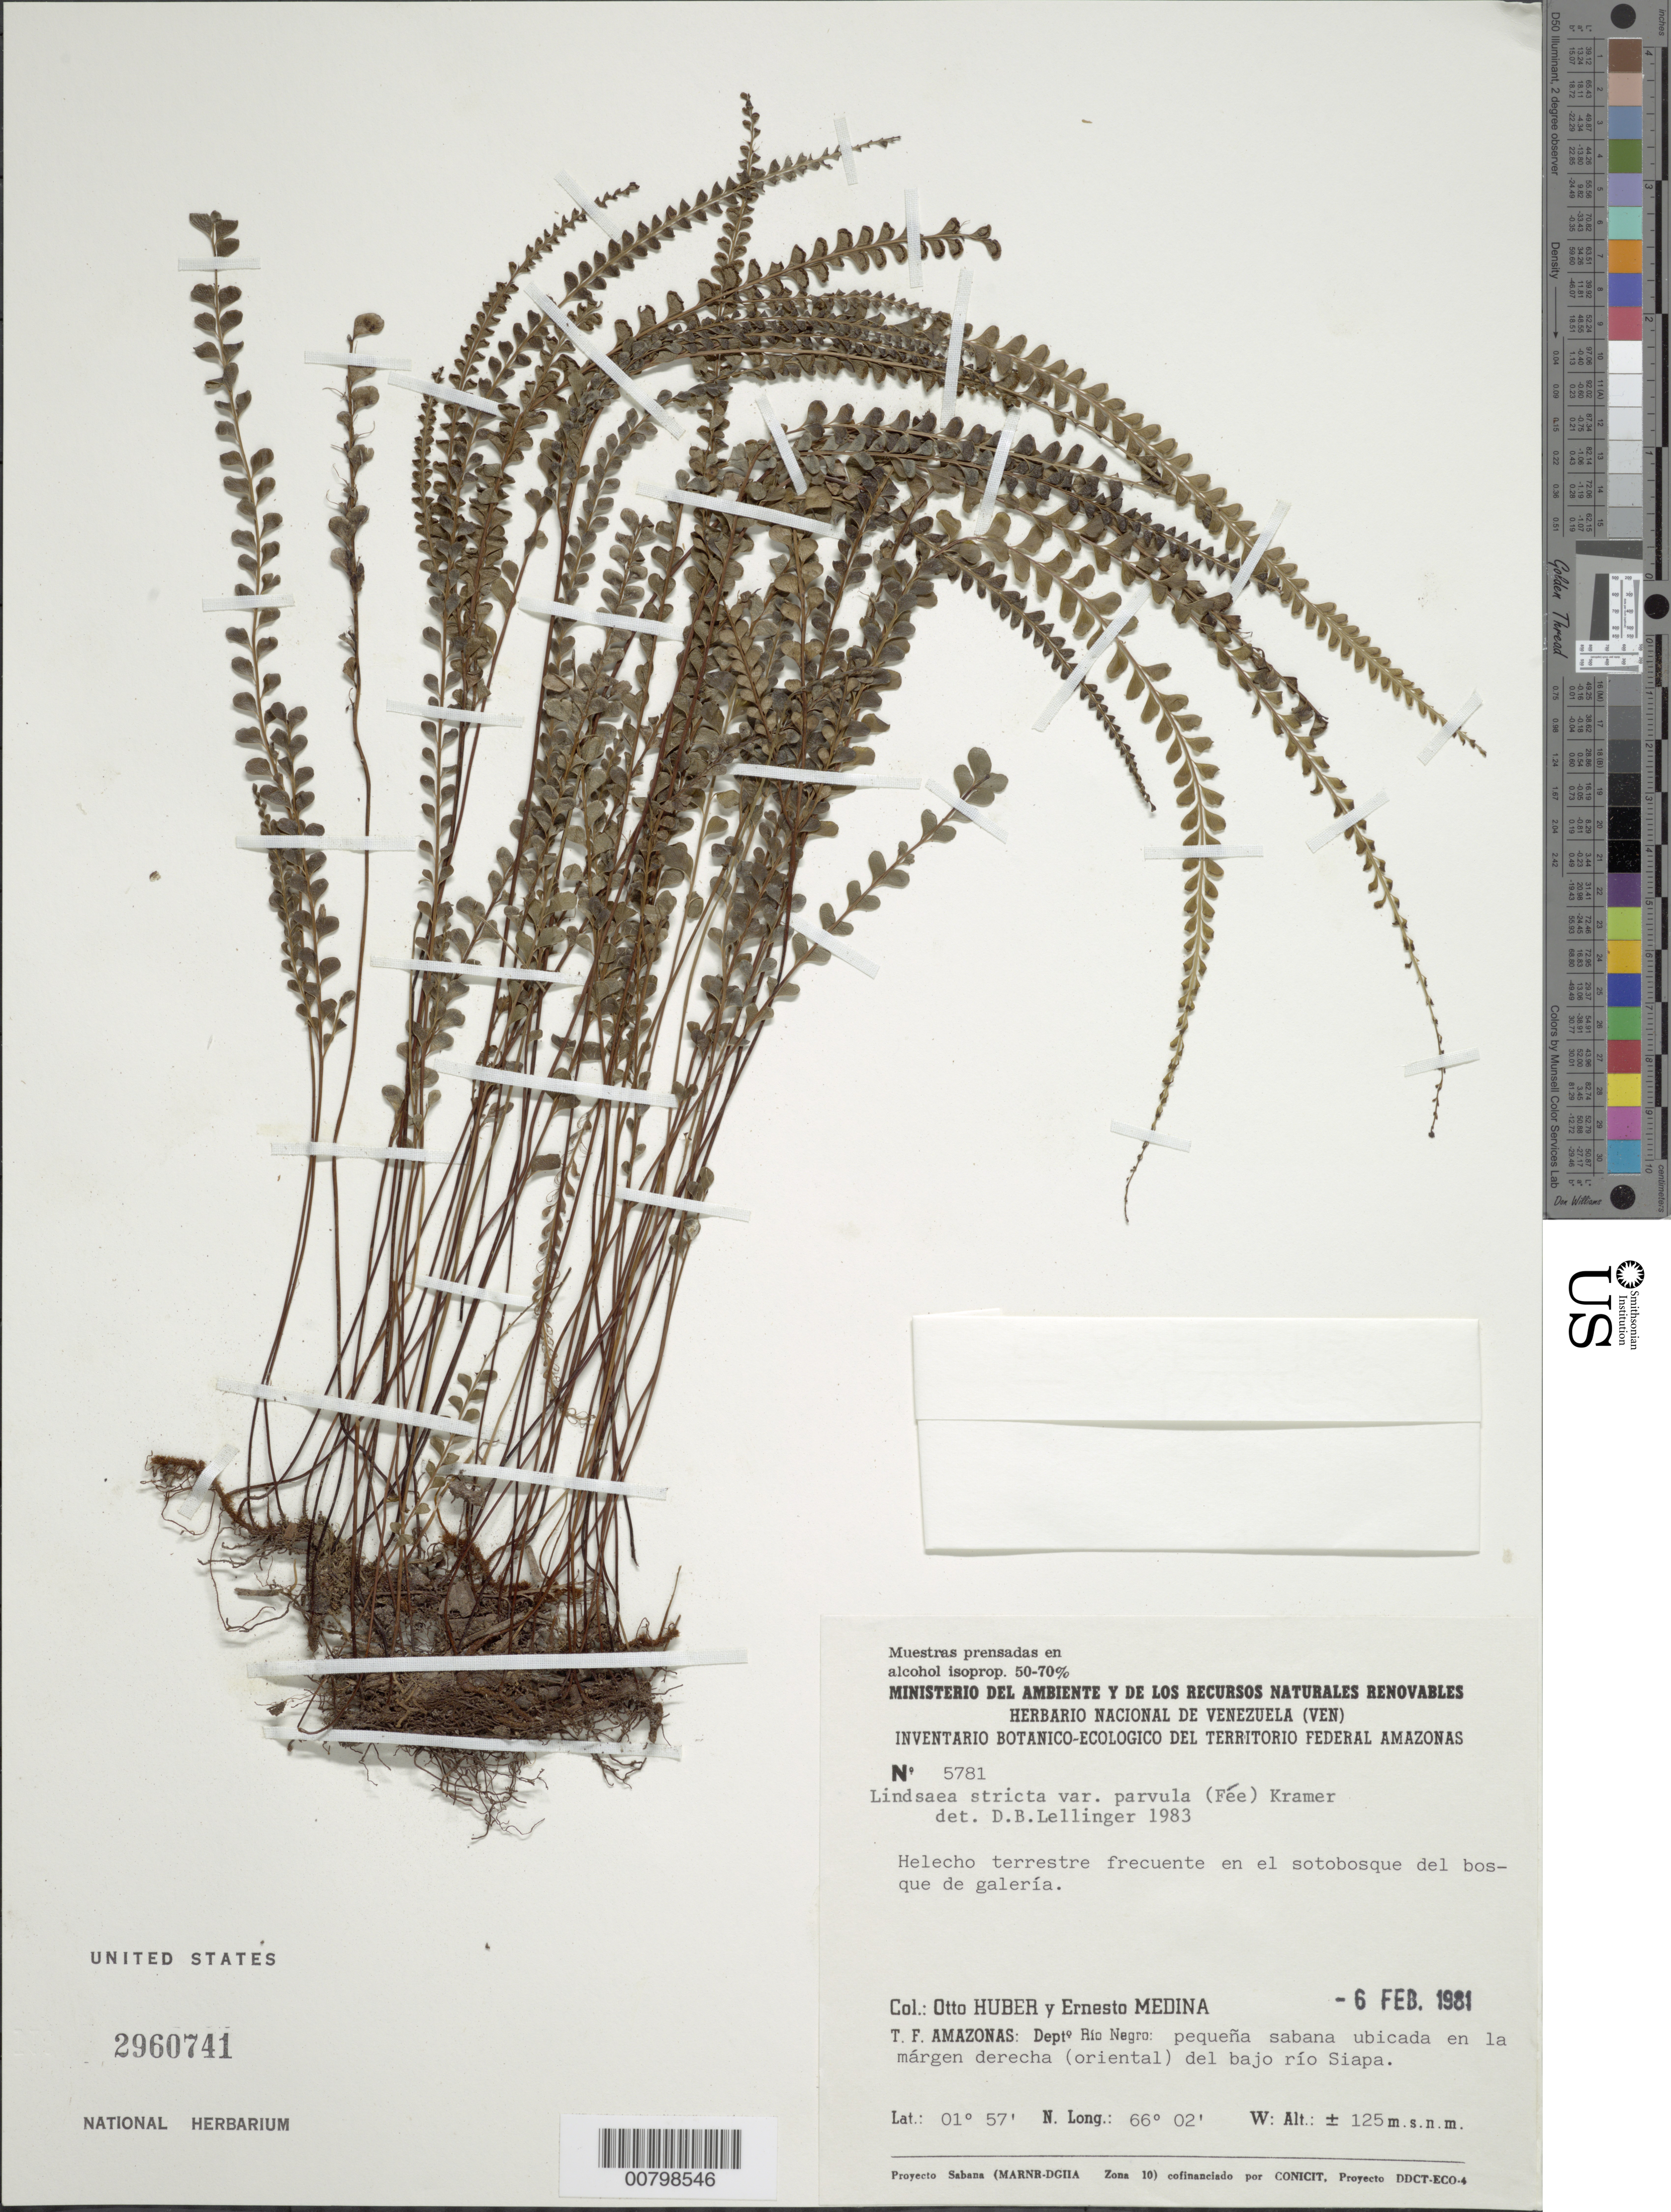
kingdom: Plantae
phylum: Tracheophyta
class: Polypodiopsida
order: Polypodiales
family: Lindsaeaceae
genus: Lindsaea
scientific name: Lindsaea stricta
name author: (Sw.) Dryand.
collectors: O. Huber & E. Medina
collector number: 5781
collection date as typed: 6-Feb-81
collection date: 1981-02-06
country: Venezuela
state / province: Amazonas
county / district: Río Negro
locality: Río Siapa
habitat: Sotobosque del bosque de galeria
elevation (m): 125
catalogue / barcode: US 2960741